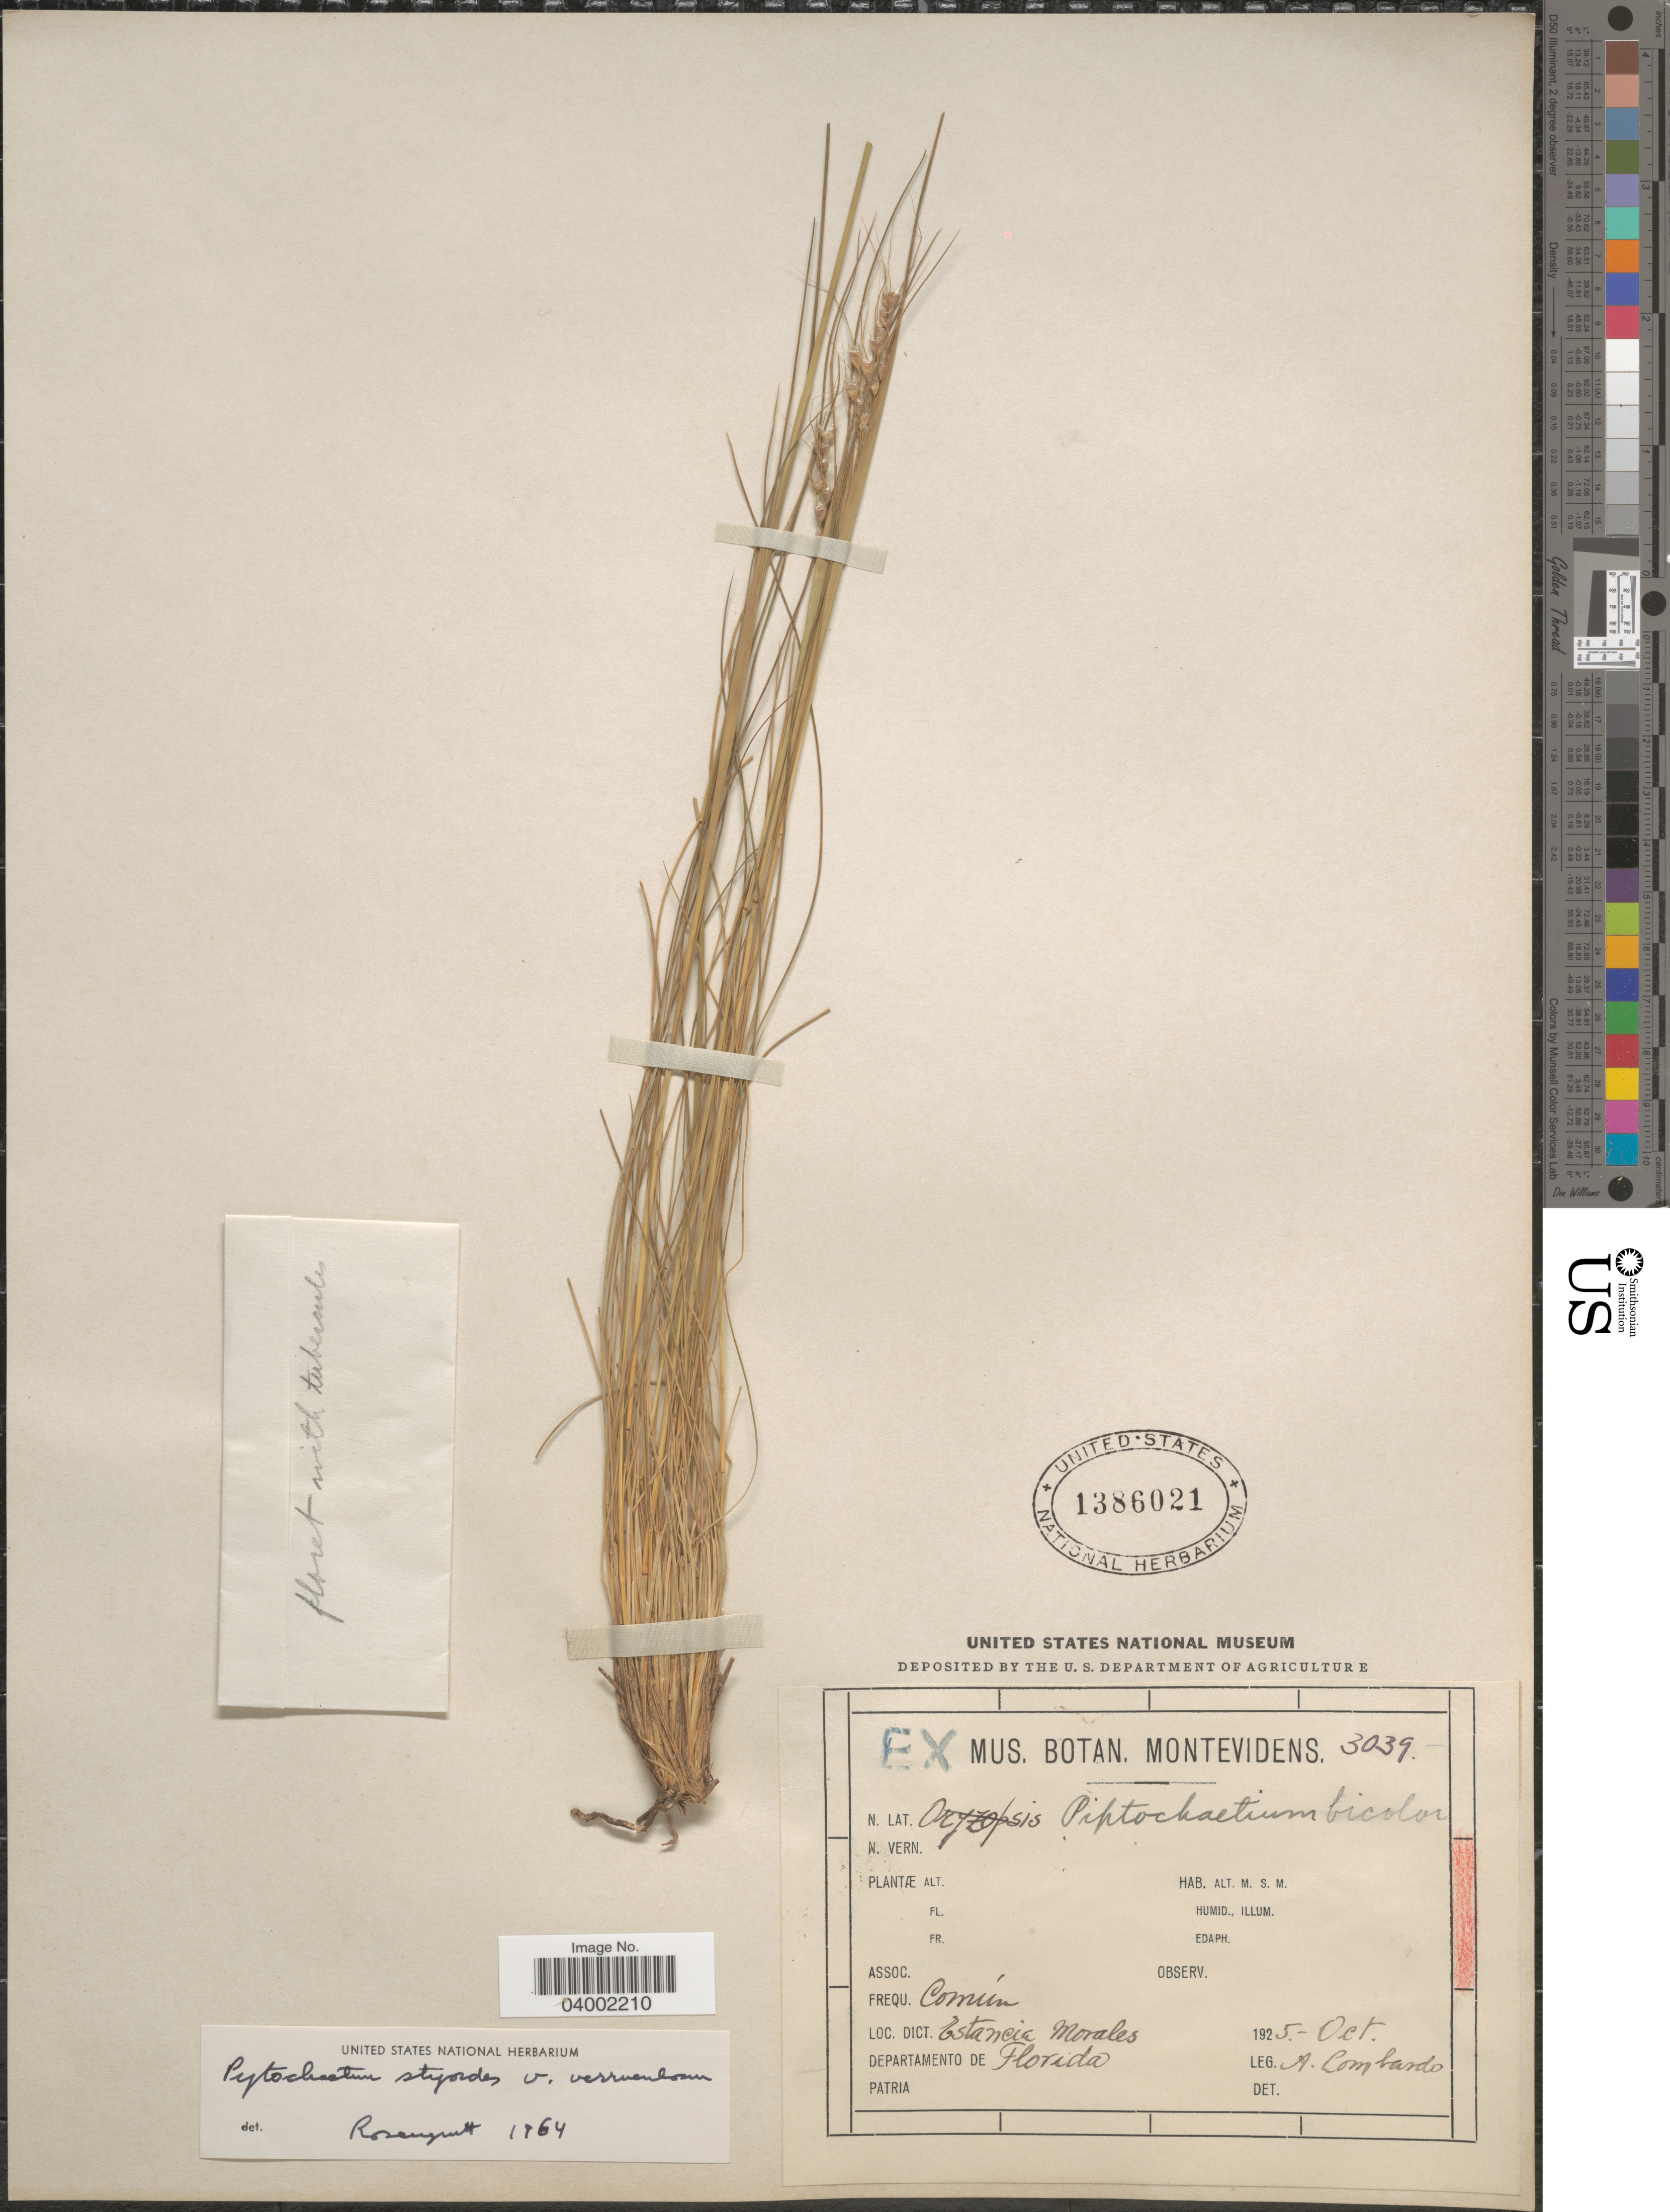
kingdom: Plantae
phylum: Tracheophyta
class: Liliopsida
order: Poales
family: Poaceae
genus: Piptochaetium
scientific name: Piptochaetium stipoides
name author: (Trin. & Rupr.) Hack. & Arechav.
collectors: A. Lombardo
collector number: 3039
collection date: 1925-10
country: Uruguay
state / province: Florida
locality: Común Dict. Estancia Morales. Departamento de Florida.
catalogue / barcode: US 1386021